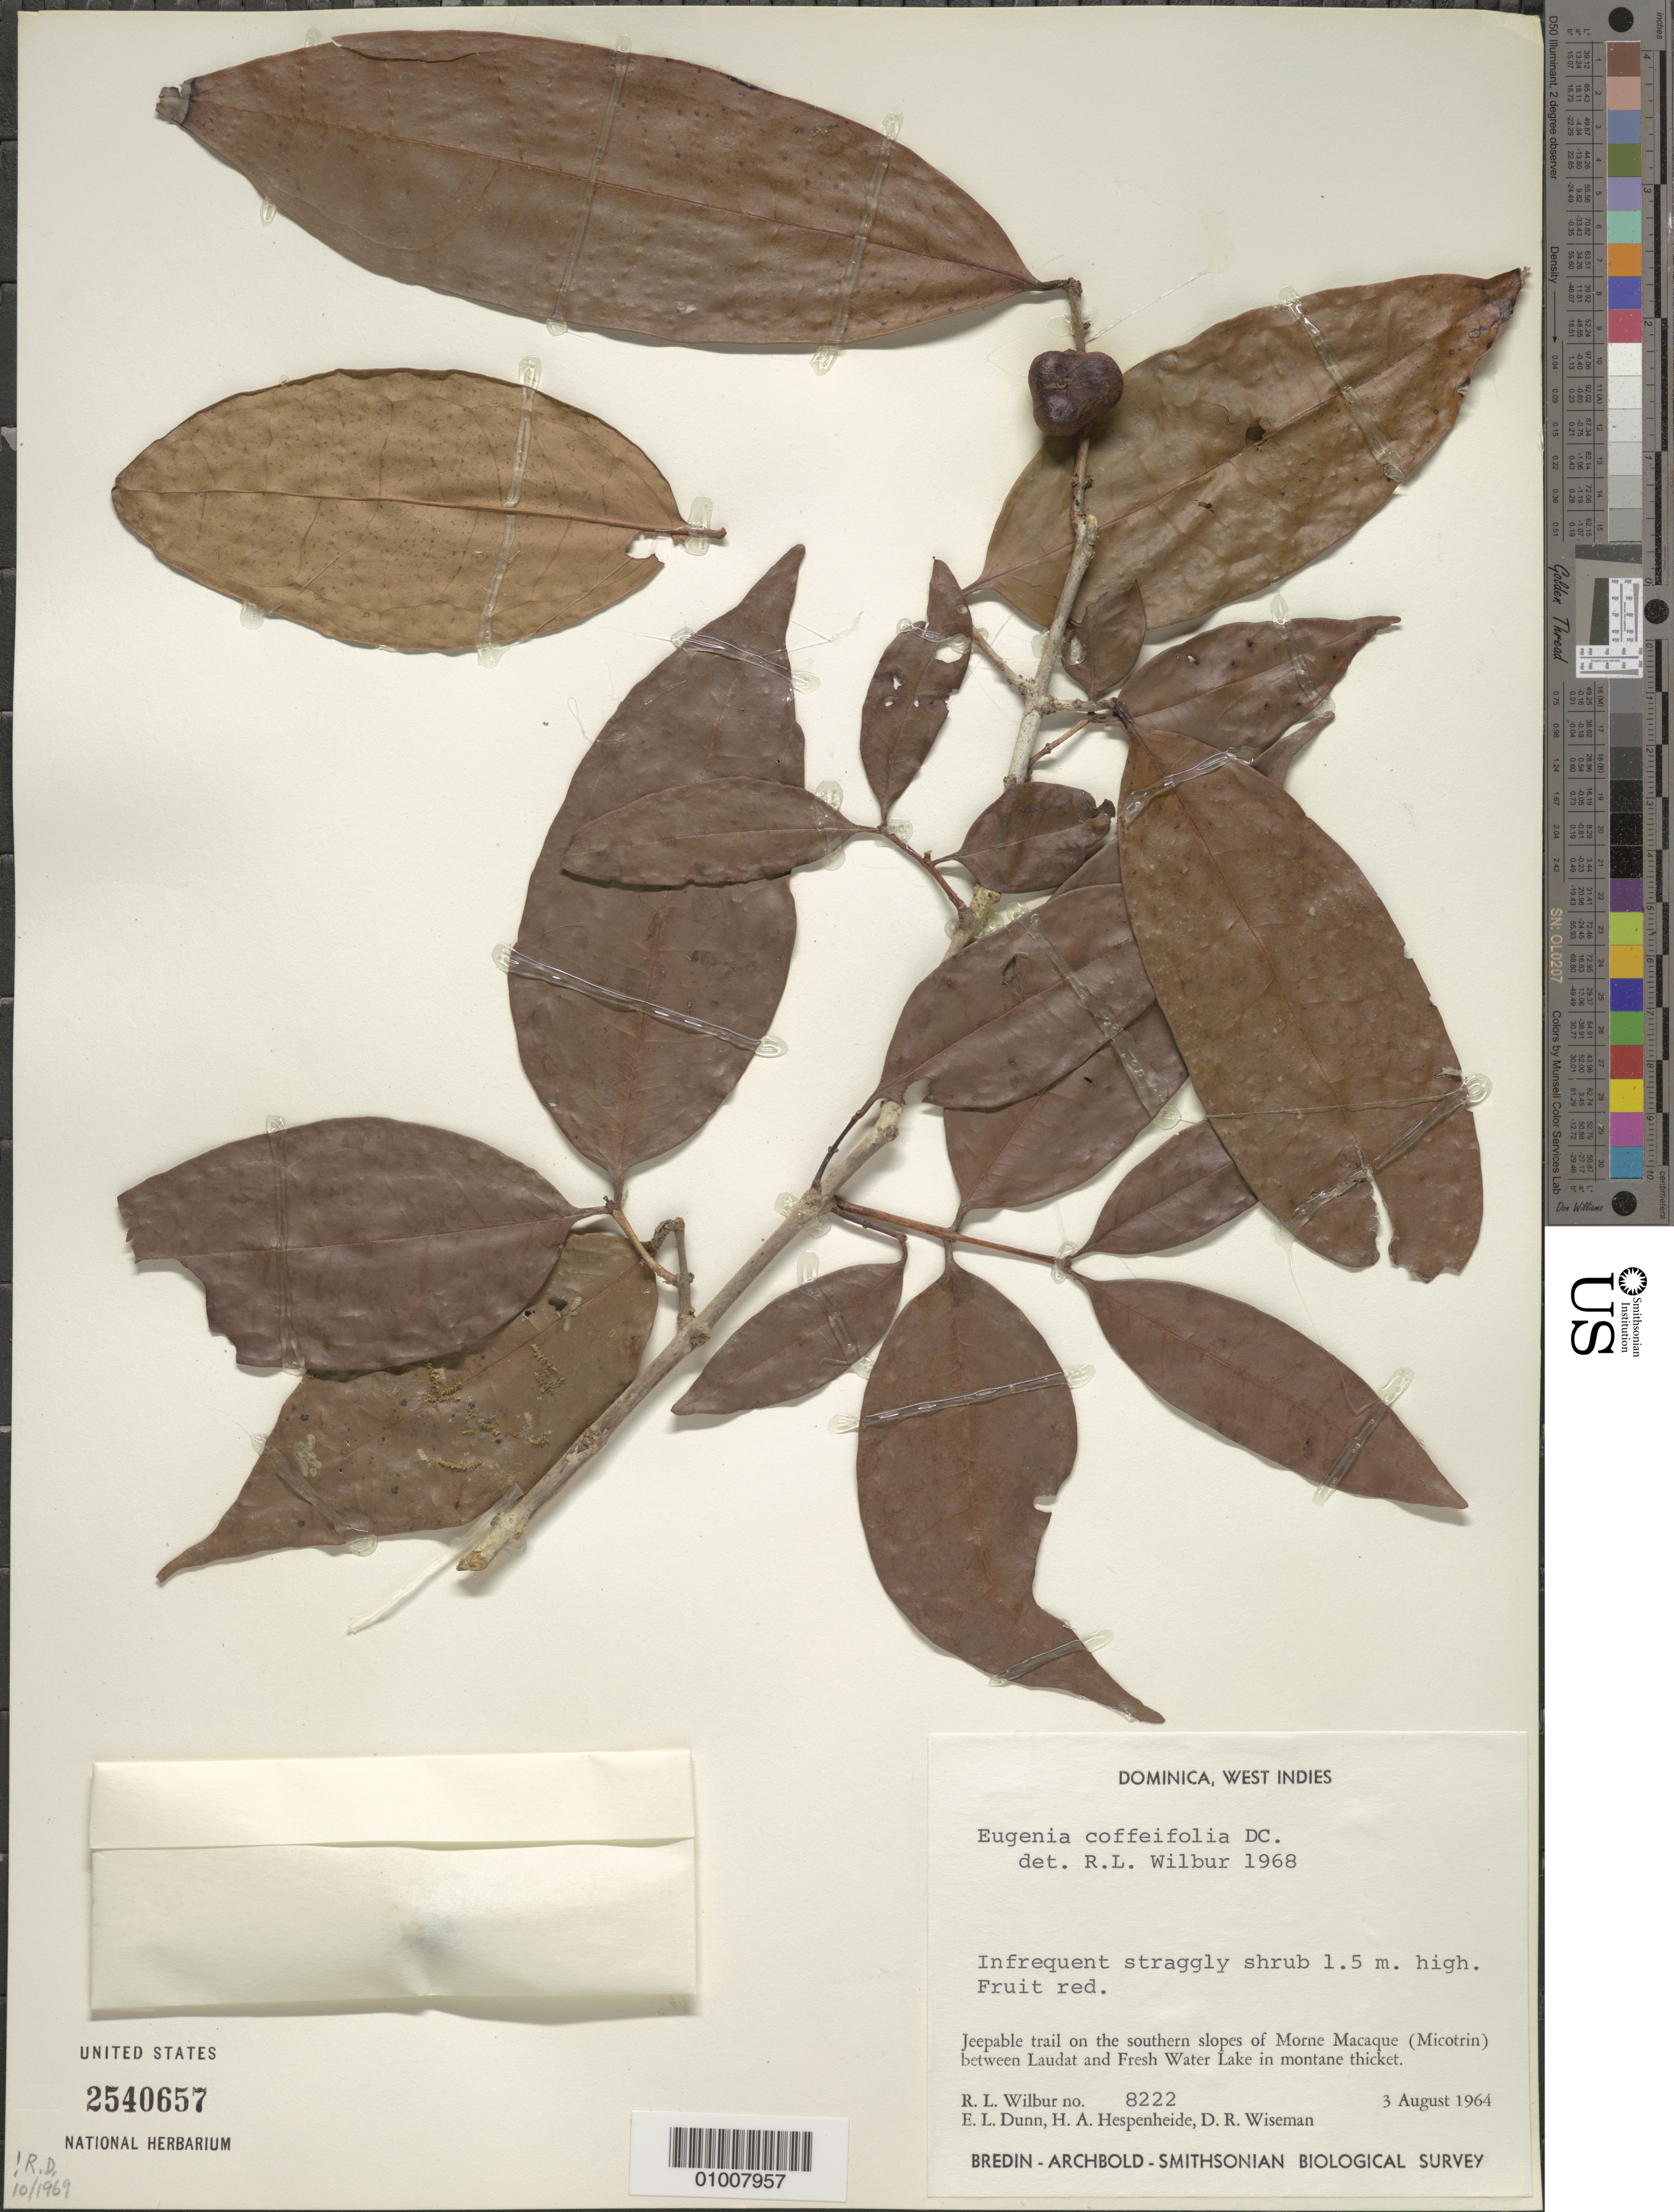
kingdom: Plantae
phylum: Tracheophyta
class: Magnoliopsida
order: Myrtales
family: Myrtaceae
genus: Eugenia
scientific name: Eugenia coffeifolia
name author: DC.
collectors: R. L. Wilbur, E. Dunn, H. A. Hespenheide & D. R. Wiseman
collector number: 8222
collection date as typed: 03 Aug 1964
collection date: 1964-08-03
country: Dominica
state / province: St. George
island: Dominica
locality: Trail on southern slopes of Morne Macaque (Micotrin) between Laudat and Fresh Water Lake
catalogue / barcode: US 2540657